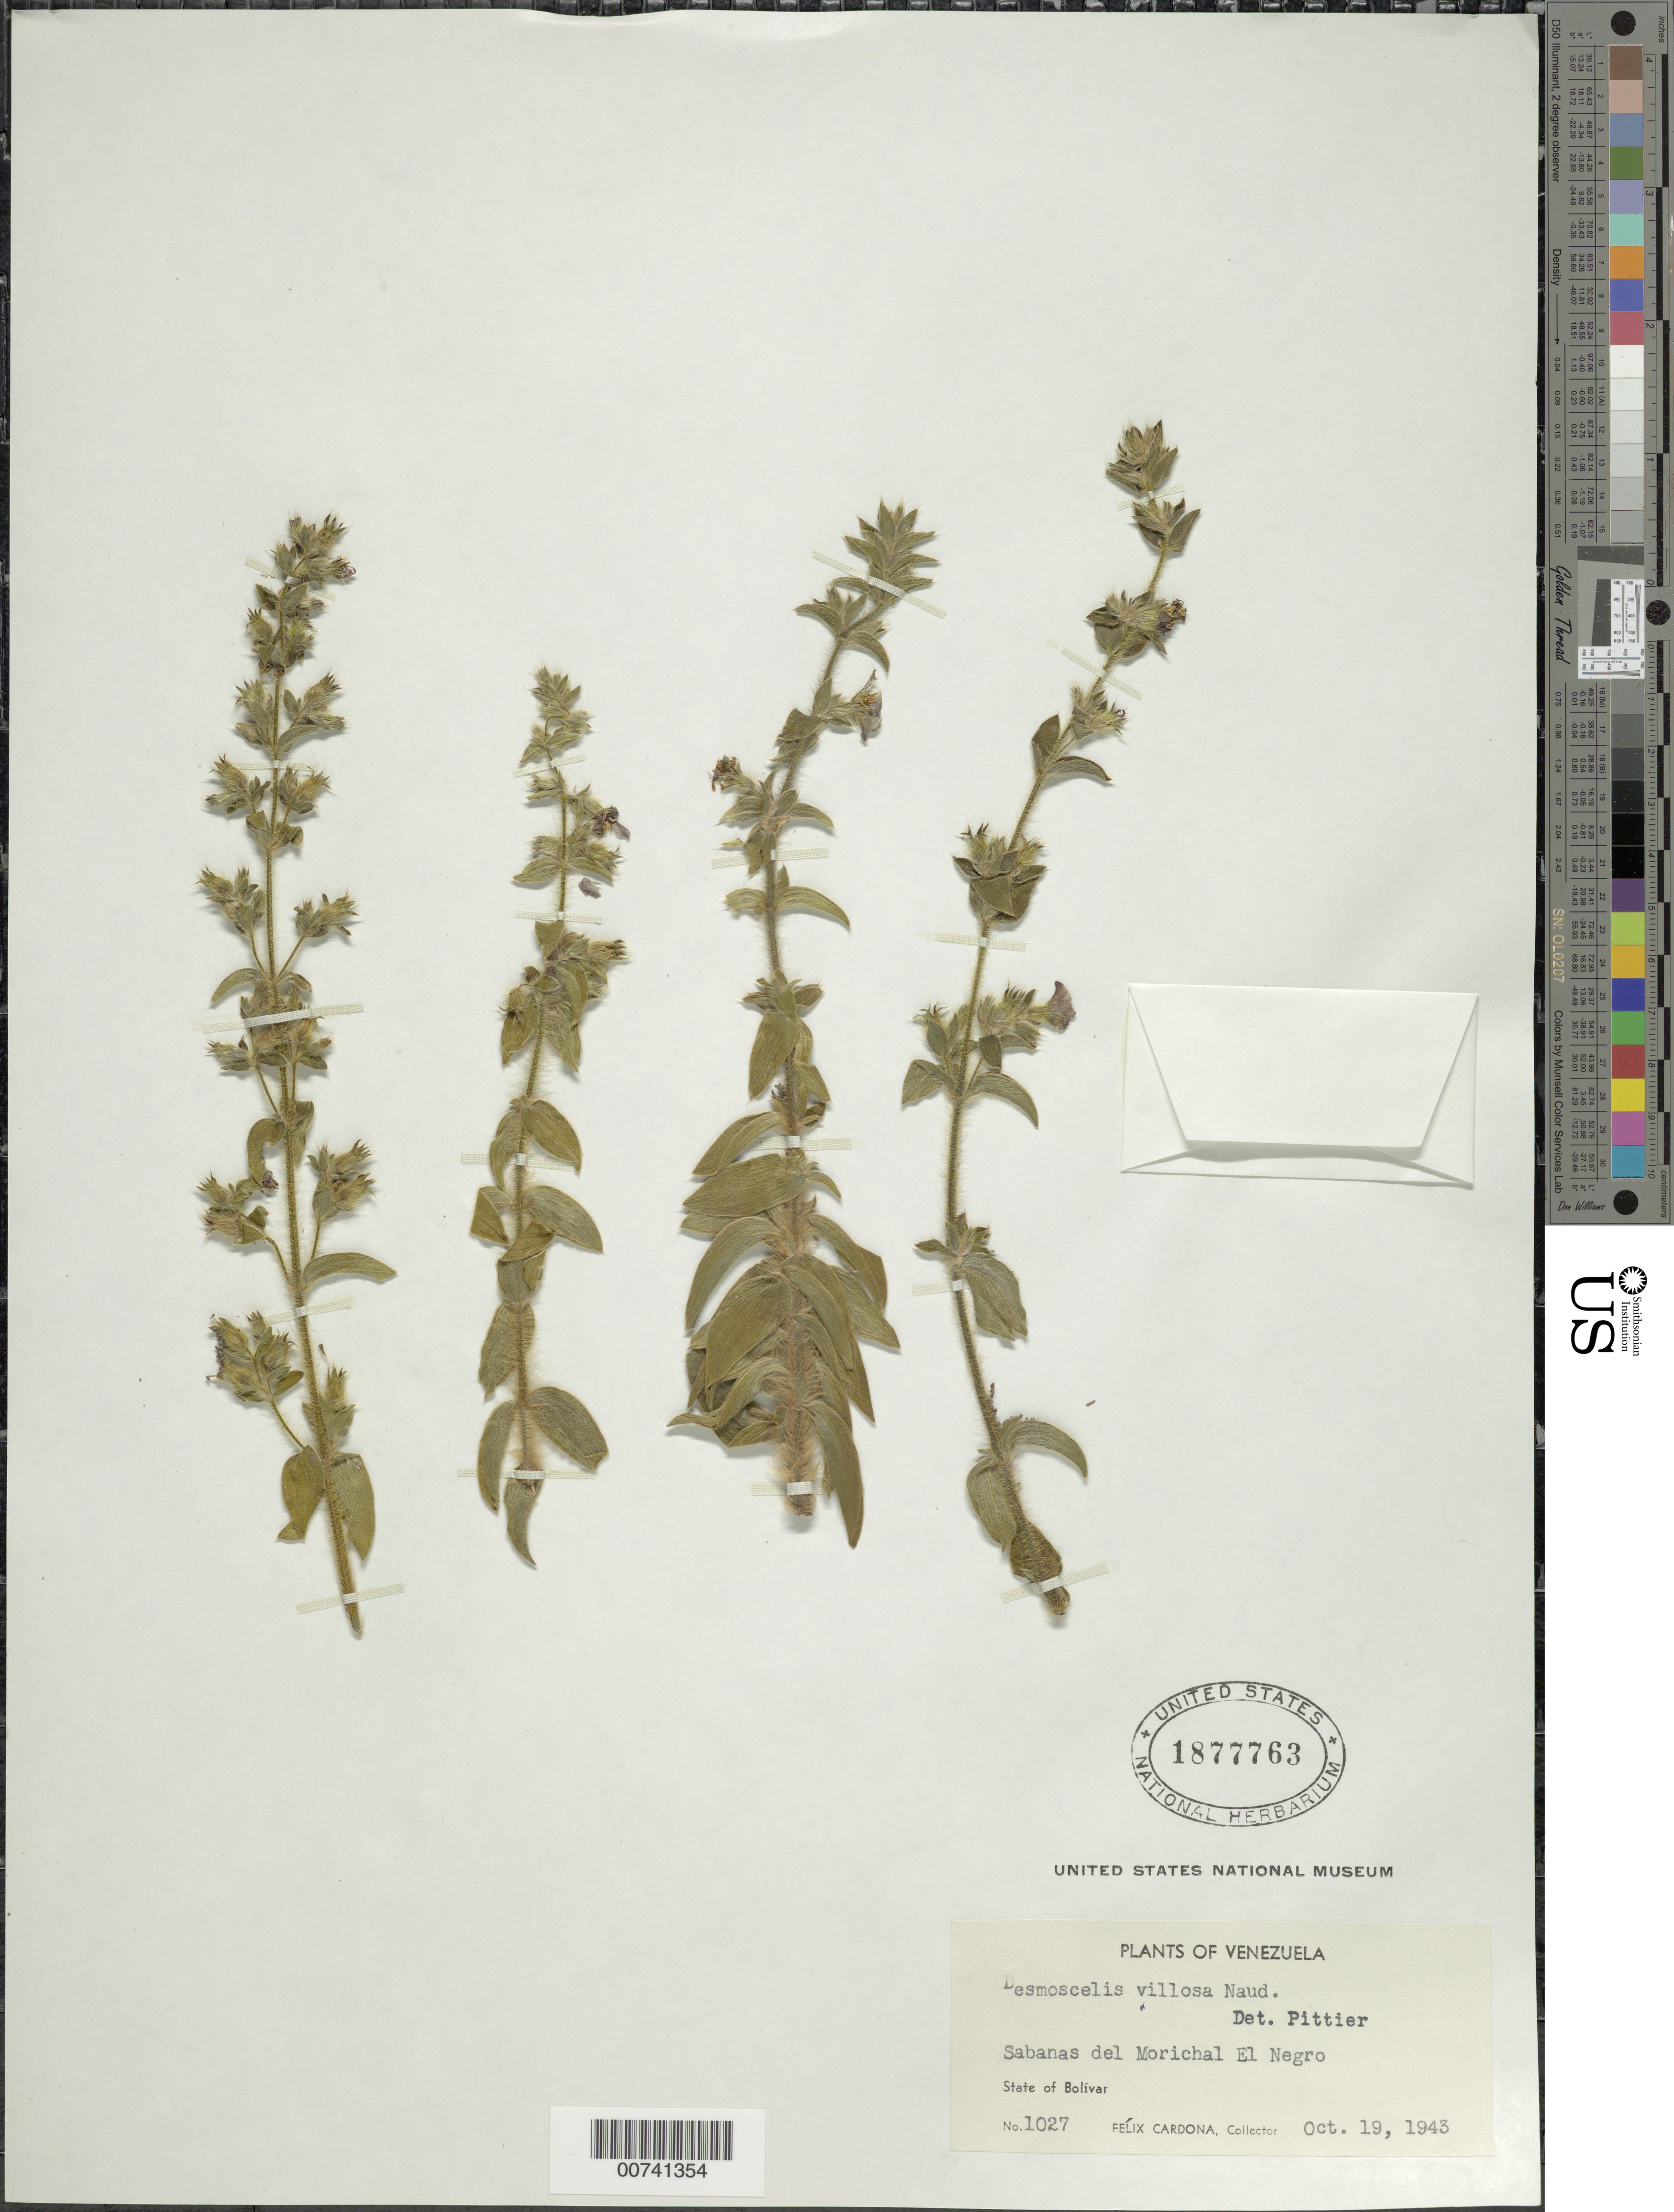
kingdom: Plantae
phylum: Tracheophyta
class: Magnoliopsida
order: Myrtales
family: Melastomataceae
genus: Desmoscelis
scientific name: Desmoscelis villosa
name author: (Aubl.) Naudin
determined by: Pittier, Henri F.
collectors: F. Cardona Puig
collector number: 1027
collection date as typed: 19-Oct-43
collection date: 1943-10-19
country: Venezuela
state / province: Bolívar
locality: Morichal El Negro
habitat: Savannas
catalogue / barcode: US 1877763